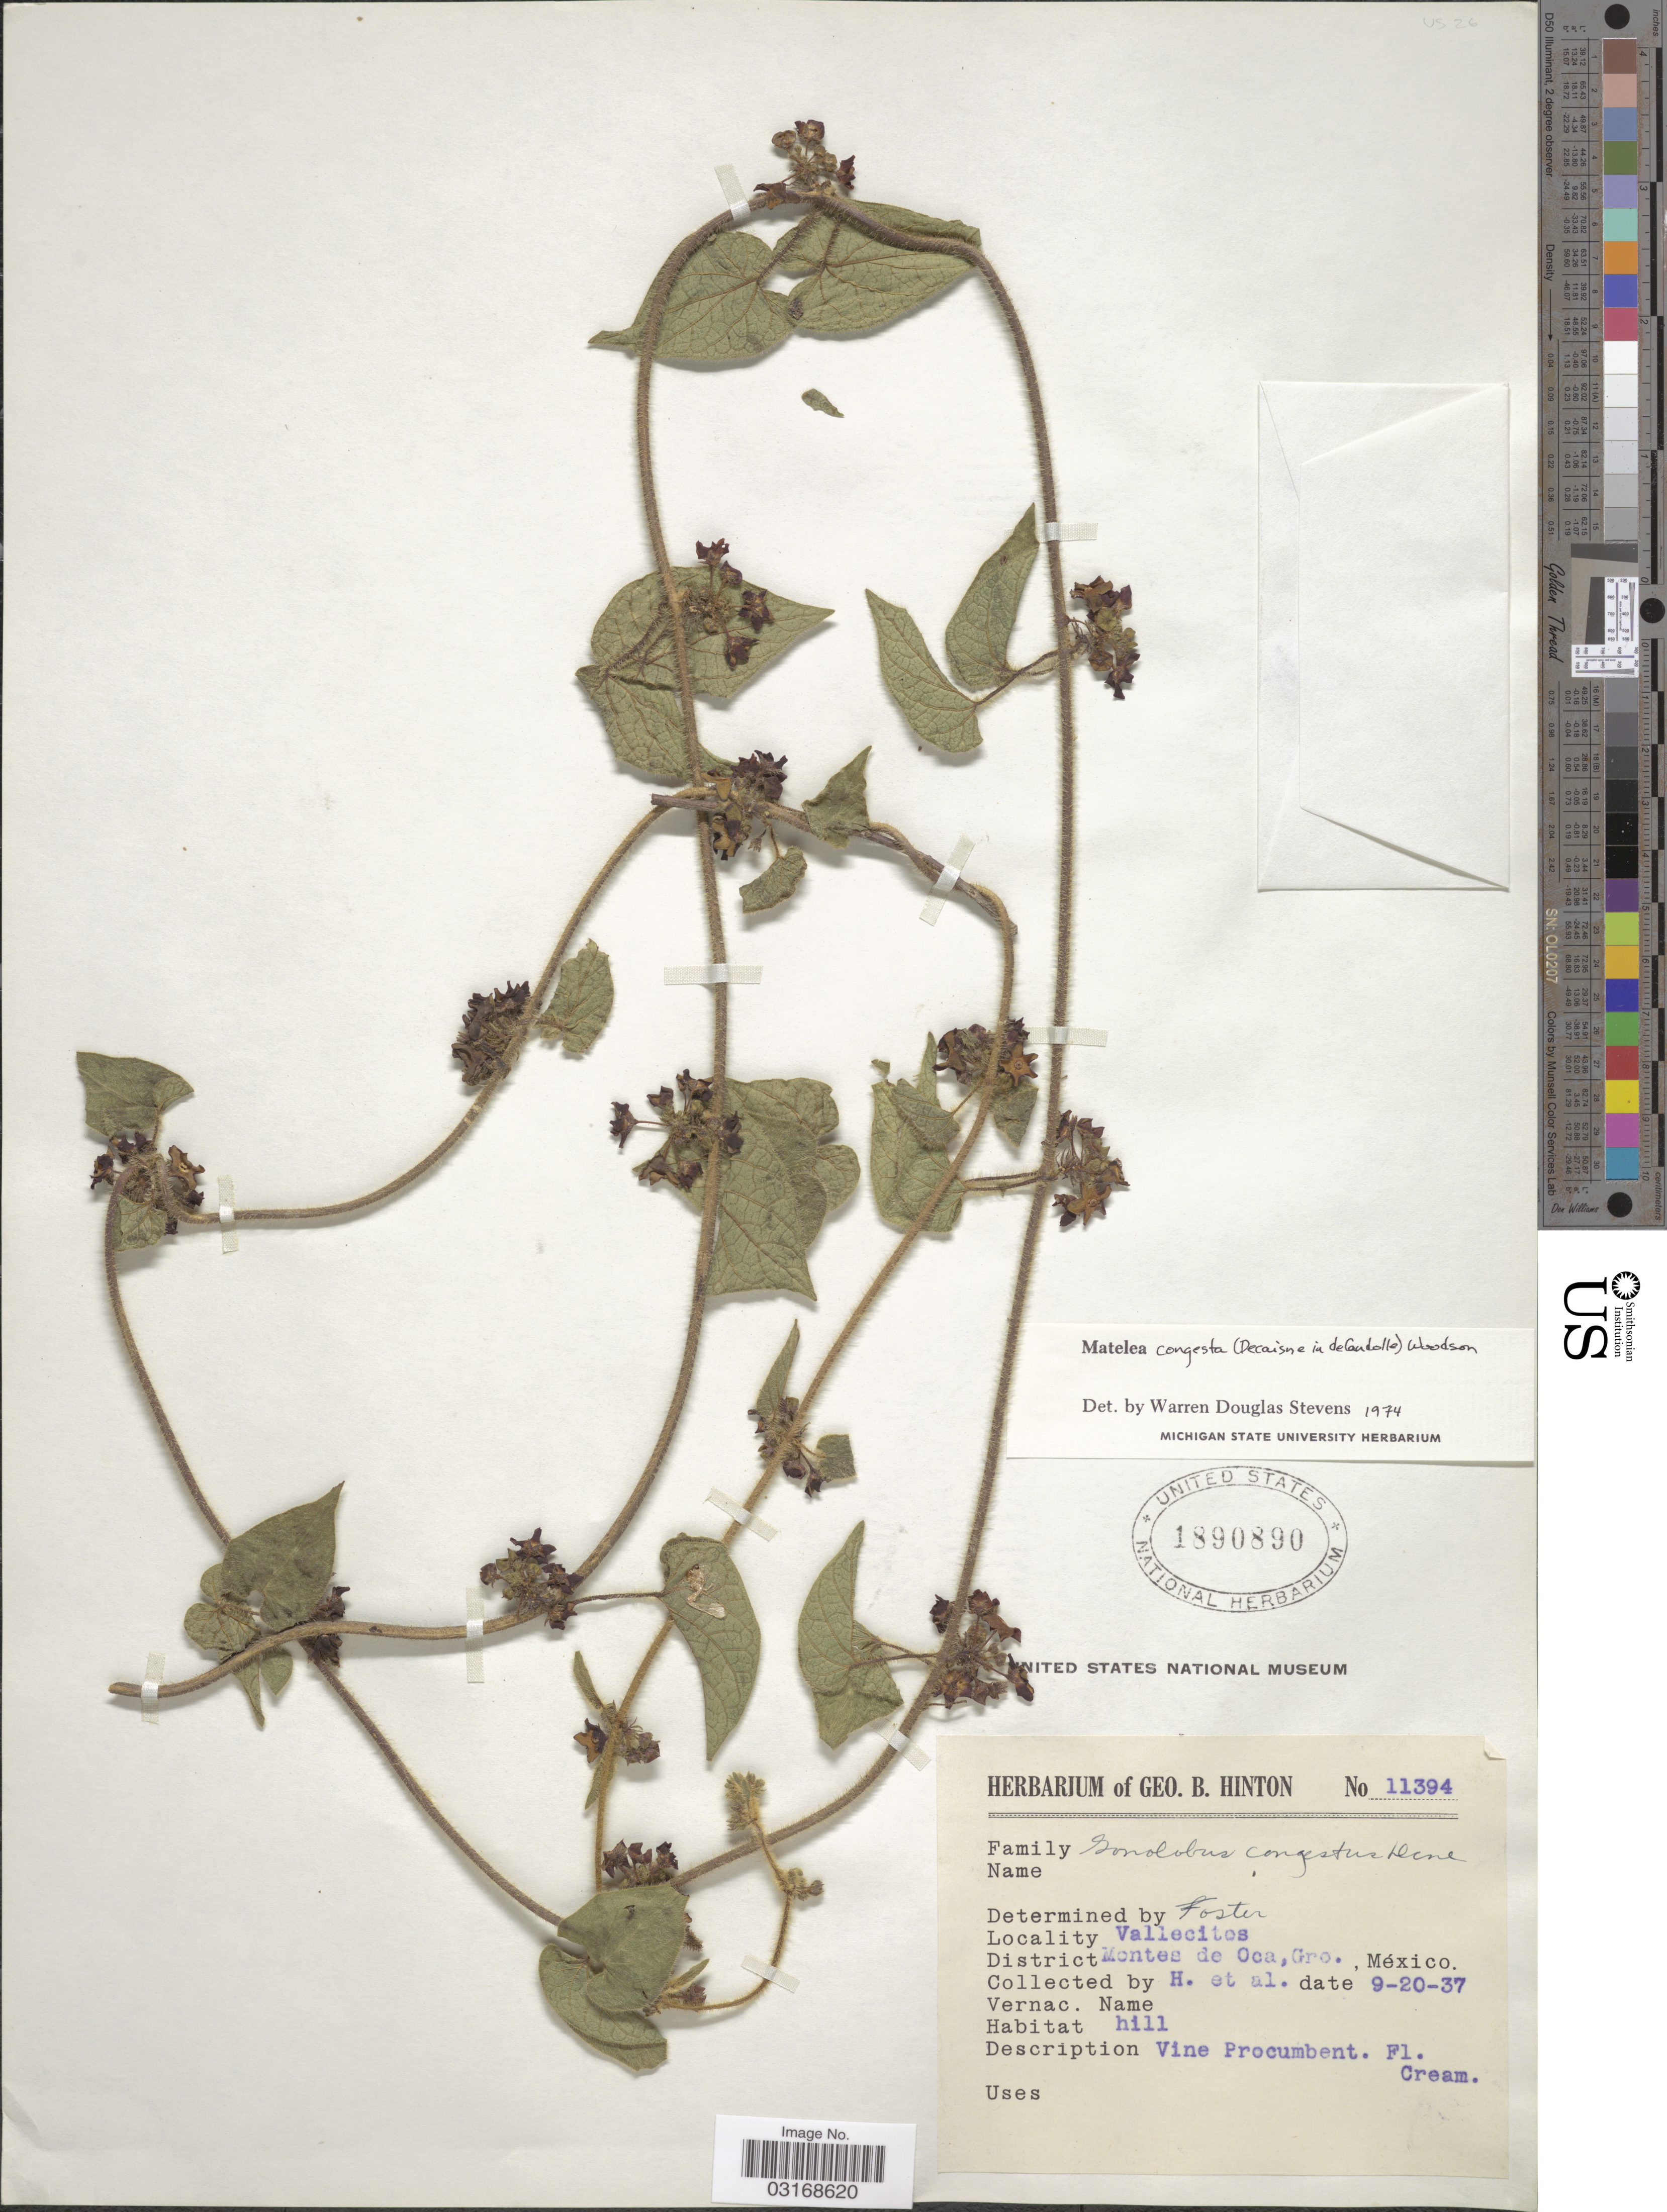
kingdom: Plantae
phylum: Tracheophyta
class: Magnoliopsida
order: Gentianales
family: Apocynaceae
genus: Matelea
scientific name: Matelea congesta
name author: (Decne.) Woodson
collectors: G. B. Hinton & et al.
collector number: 11394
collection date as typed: Transcribed d/m/y: 20/9/37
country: Mexico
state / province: Guerrero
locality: Vallecitos. District Montes de Oca, Gro.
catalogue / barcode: US 1890890